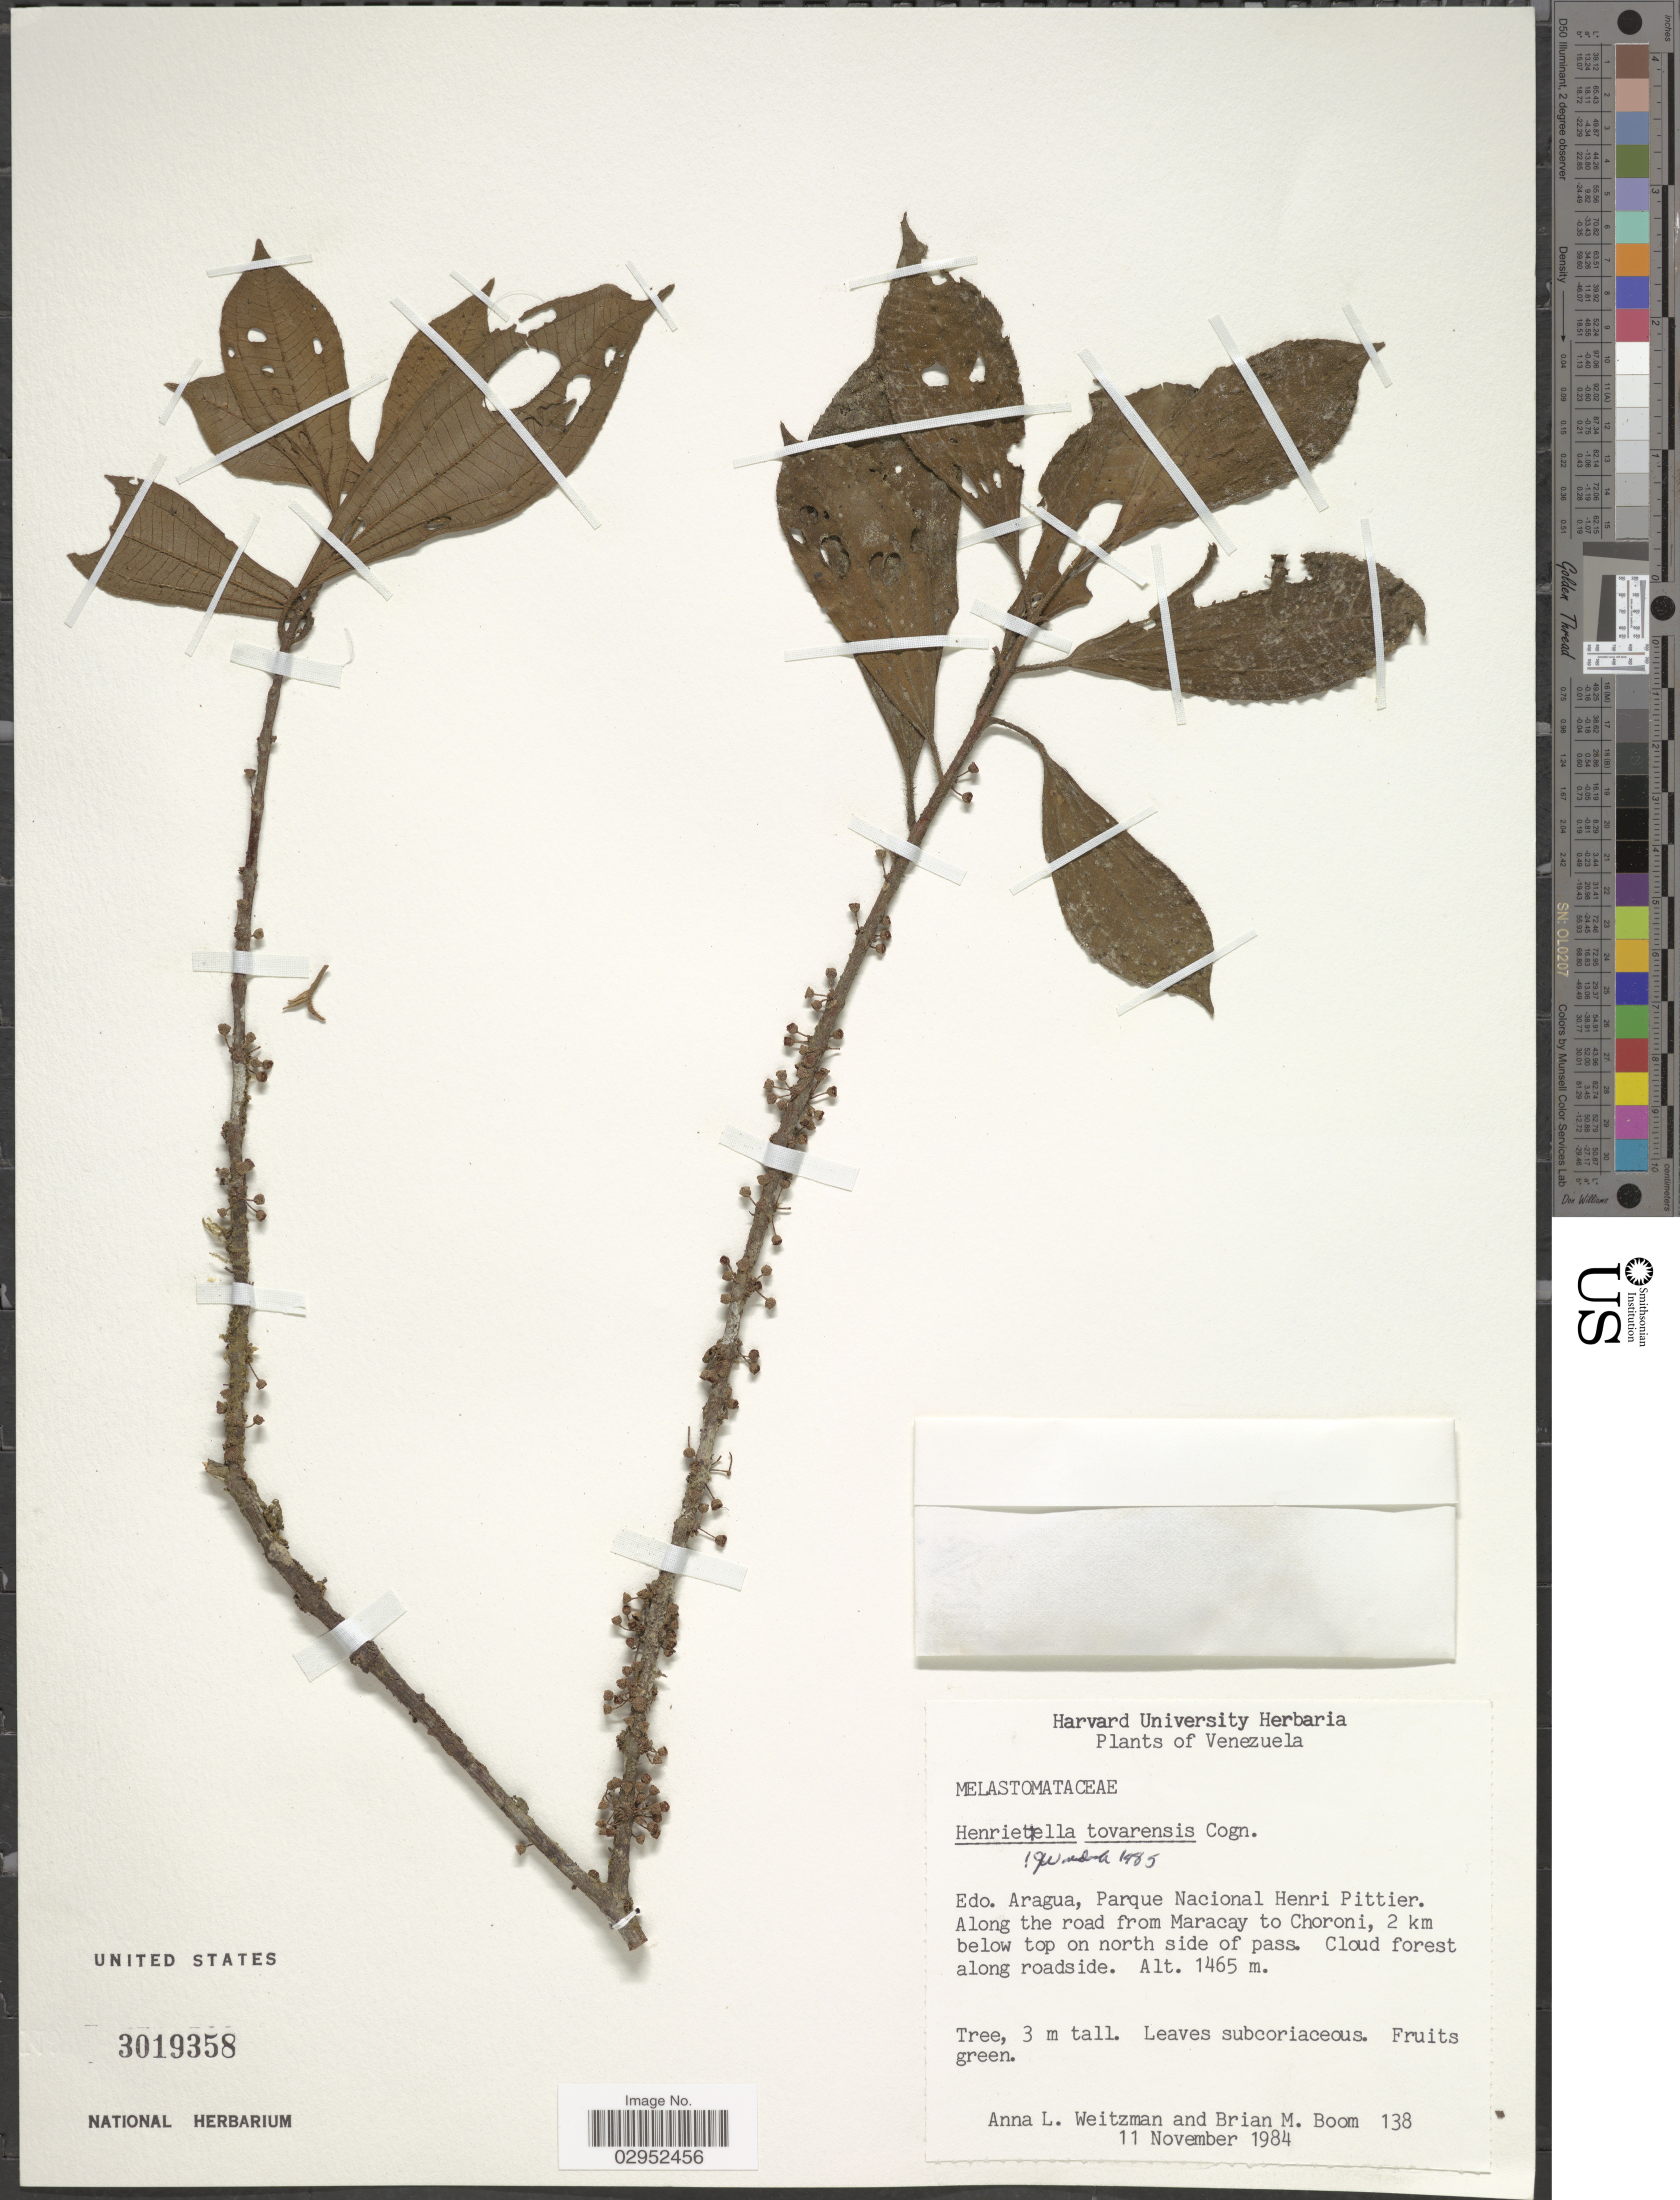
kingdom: Plantae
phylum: Tracheophyta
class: Magnoliopsida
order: Myrtales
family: Melastomataceae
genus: Henriettea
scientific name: Henriettea tovarensis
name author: (Cogn.) Penneys et al.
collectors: A. L. Weitzman & B. M. Boom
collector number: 138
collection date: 1984-11-11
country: Venezuela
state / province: Aragua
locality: Parque Nacional Henri Pittier. Along the road from Maracay to Choroni, 2 km below top on north side of pass.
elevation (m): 1465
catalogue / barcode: US 3019358